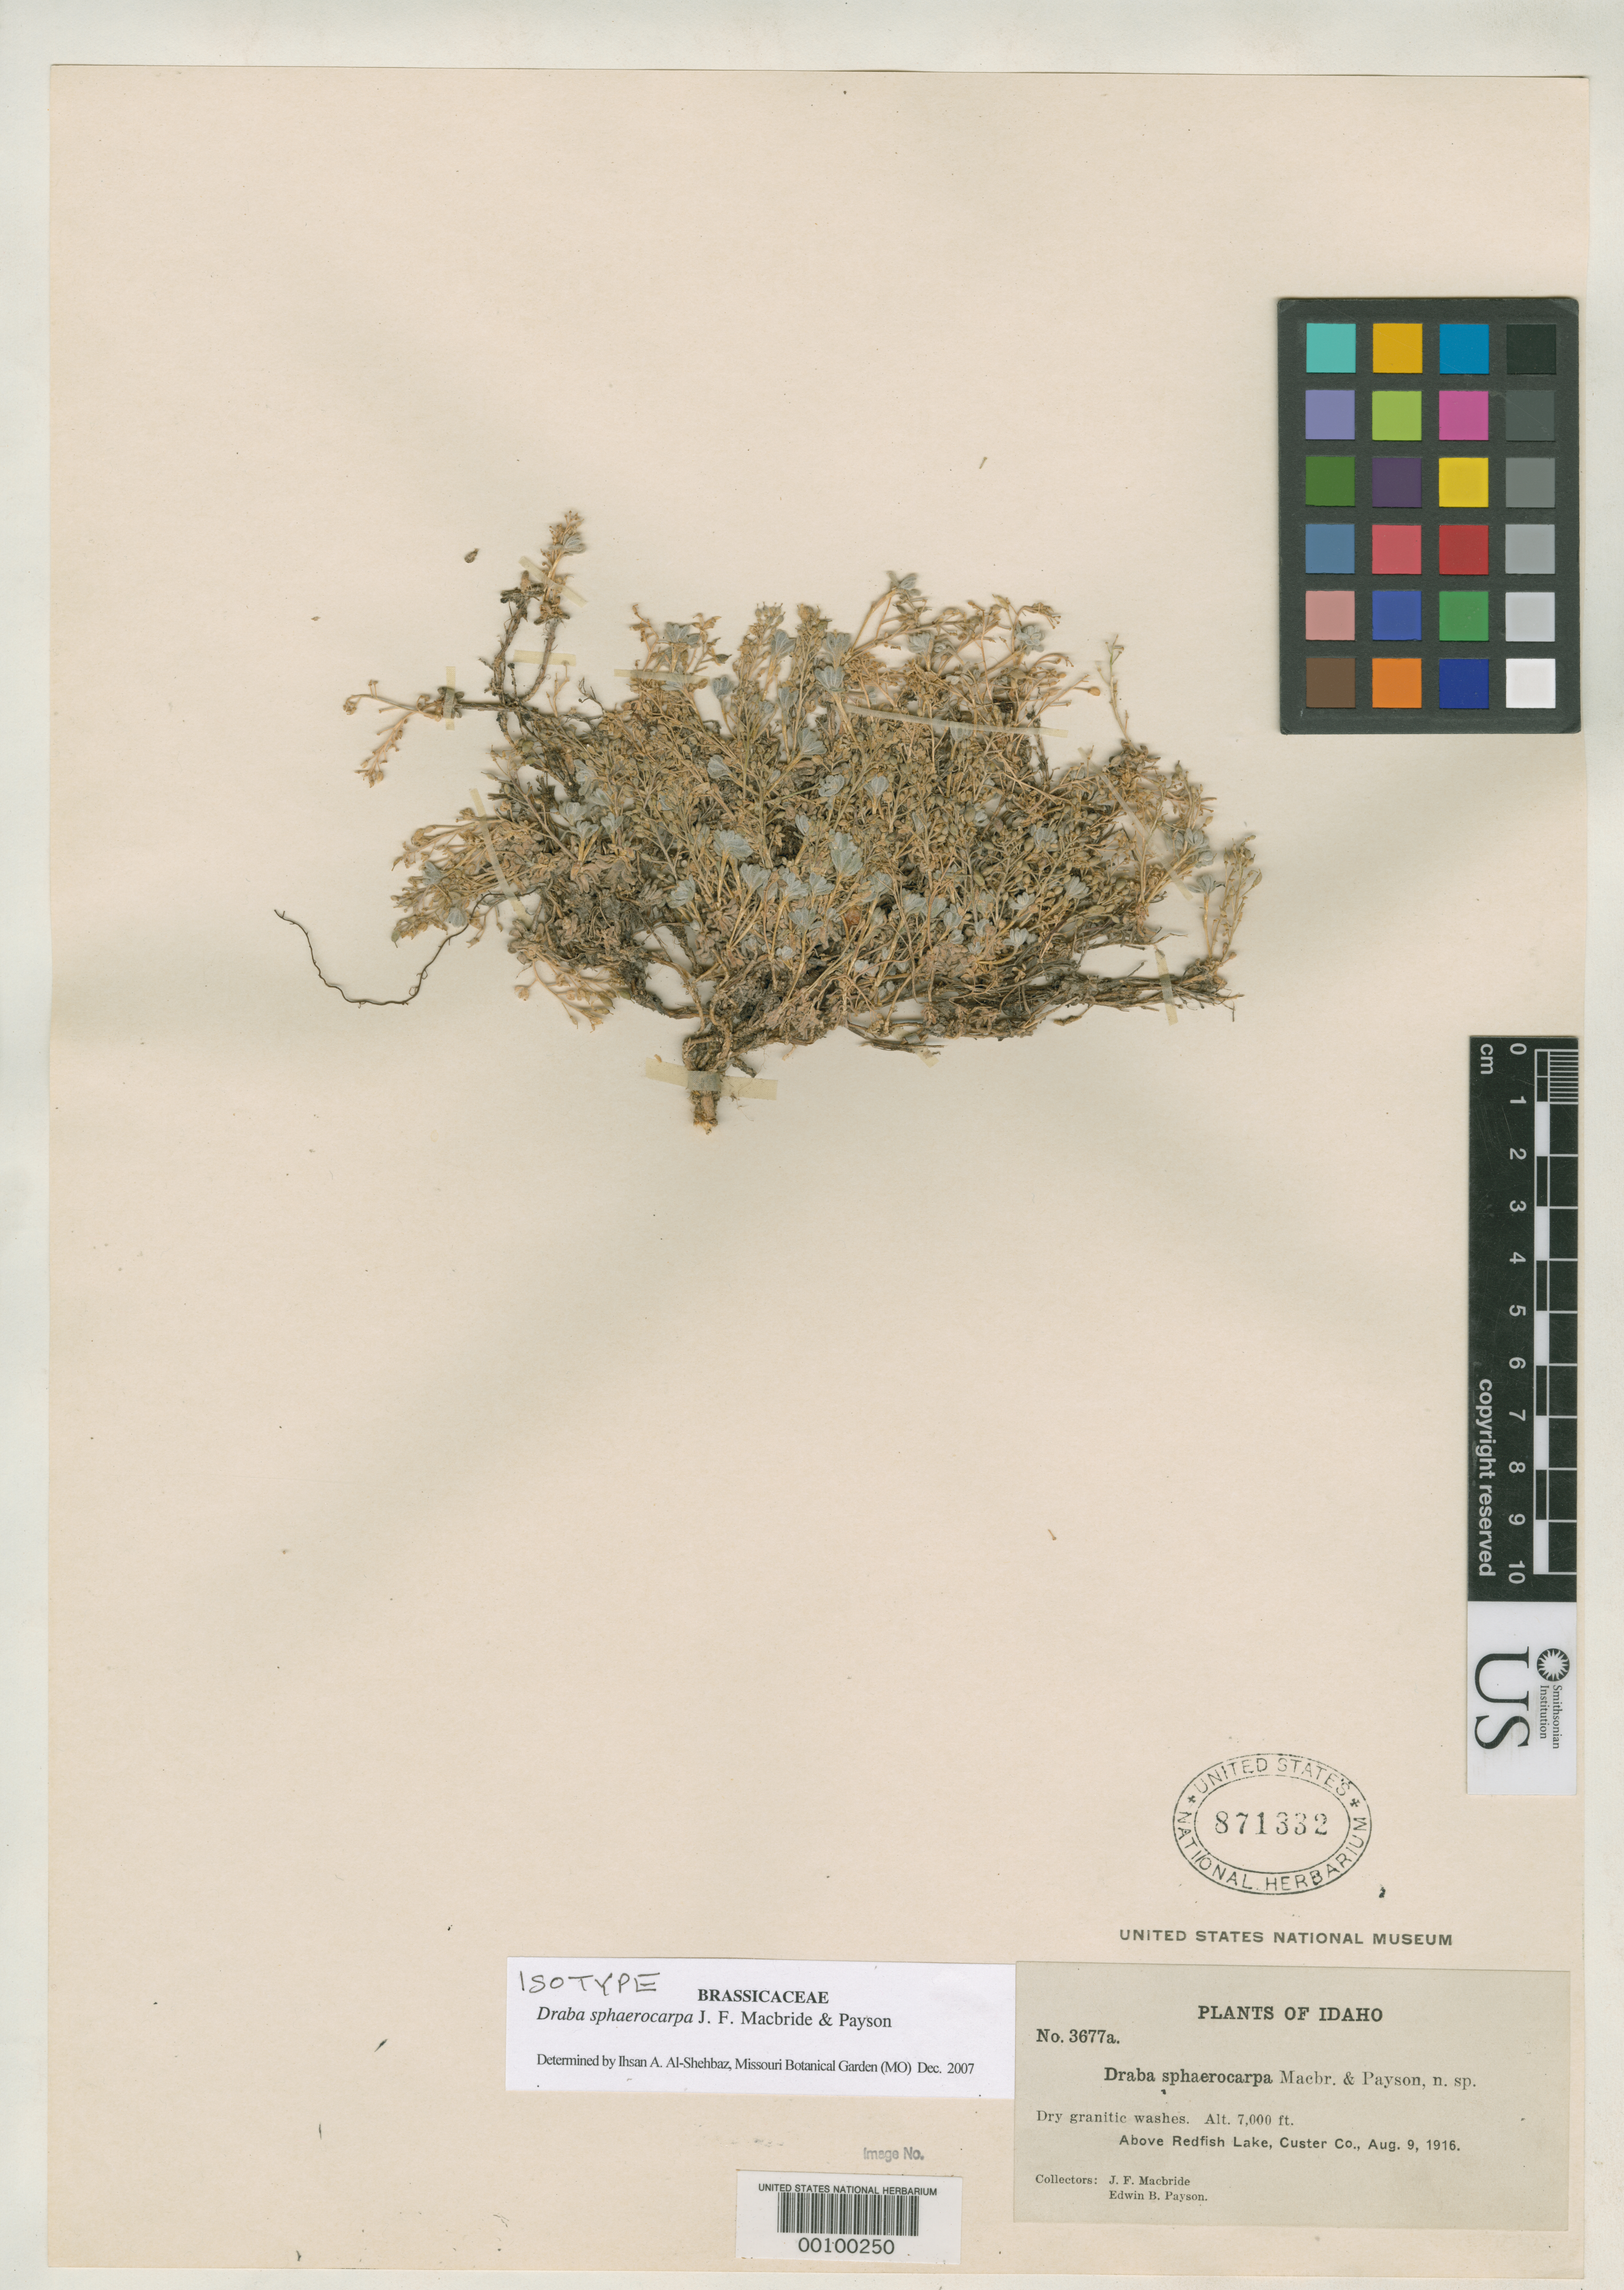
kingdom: Plantae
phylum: Tracheophyta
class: Magnoliopsida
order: Brassicales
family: Brassicaceae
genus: Draba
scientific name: Draba sphaerocarpa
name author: J.F. Macbr. & Payson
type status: Isotype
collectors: J. F. Macbride & E. B. Payson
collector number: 3677 a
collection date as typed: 09 Aug 1916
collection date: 1916-08-09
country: United States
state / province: Idaho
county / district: Custer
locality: Above Redfish Lake.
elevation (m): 2134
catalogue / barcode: US 871332